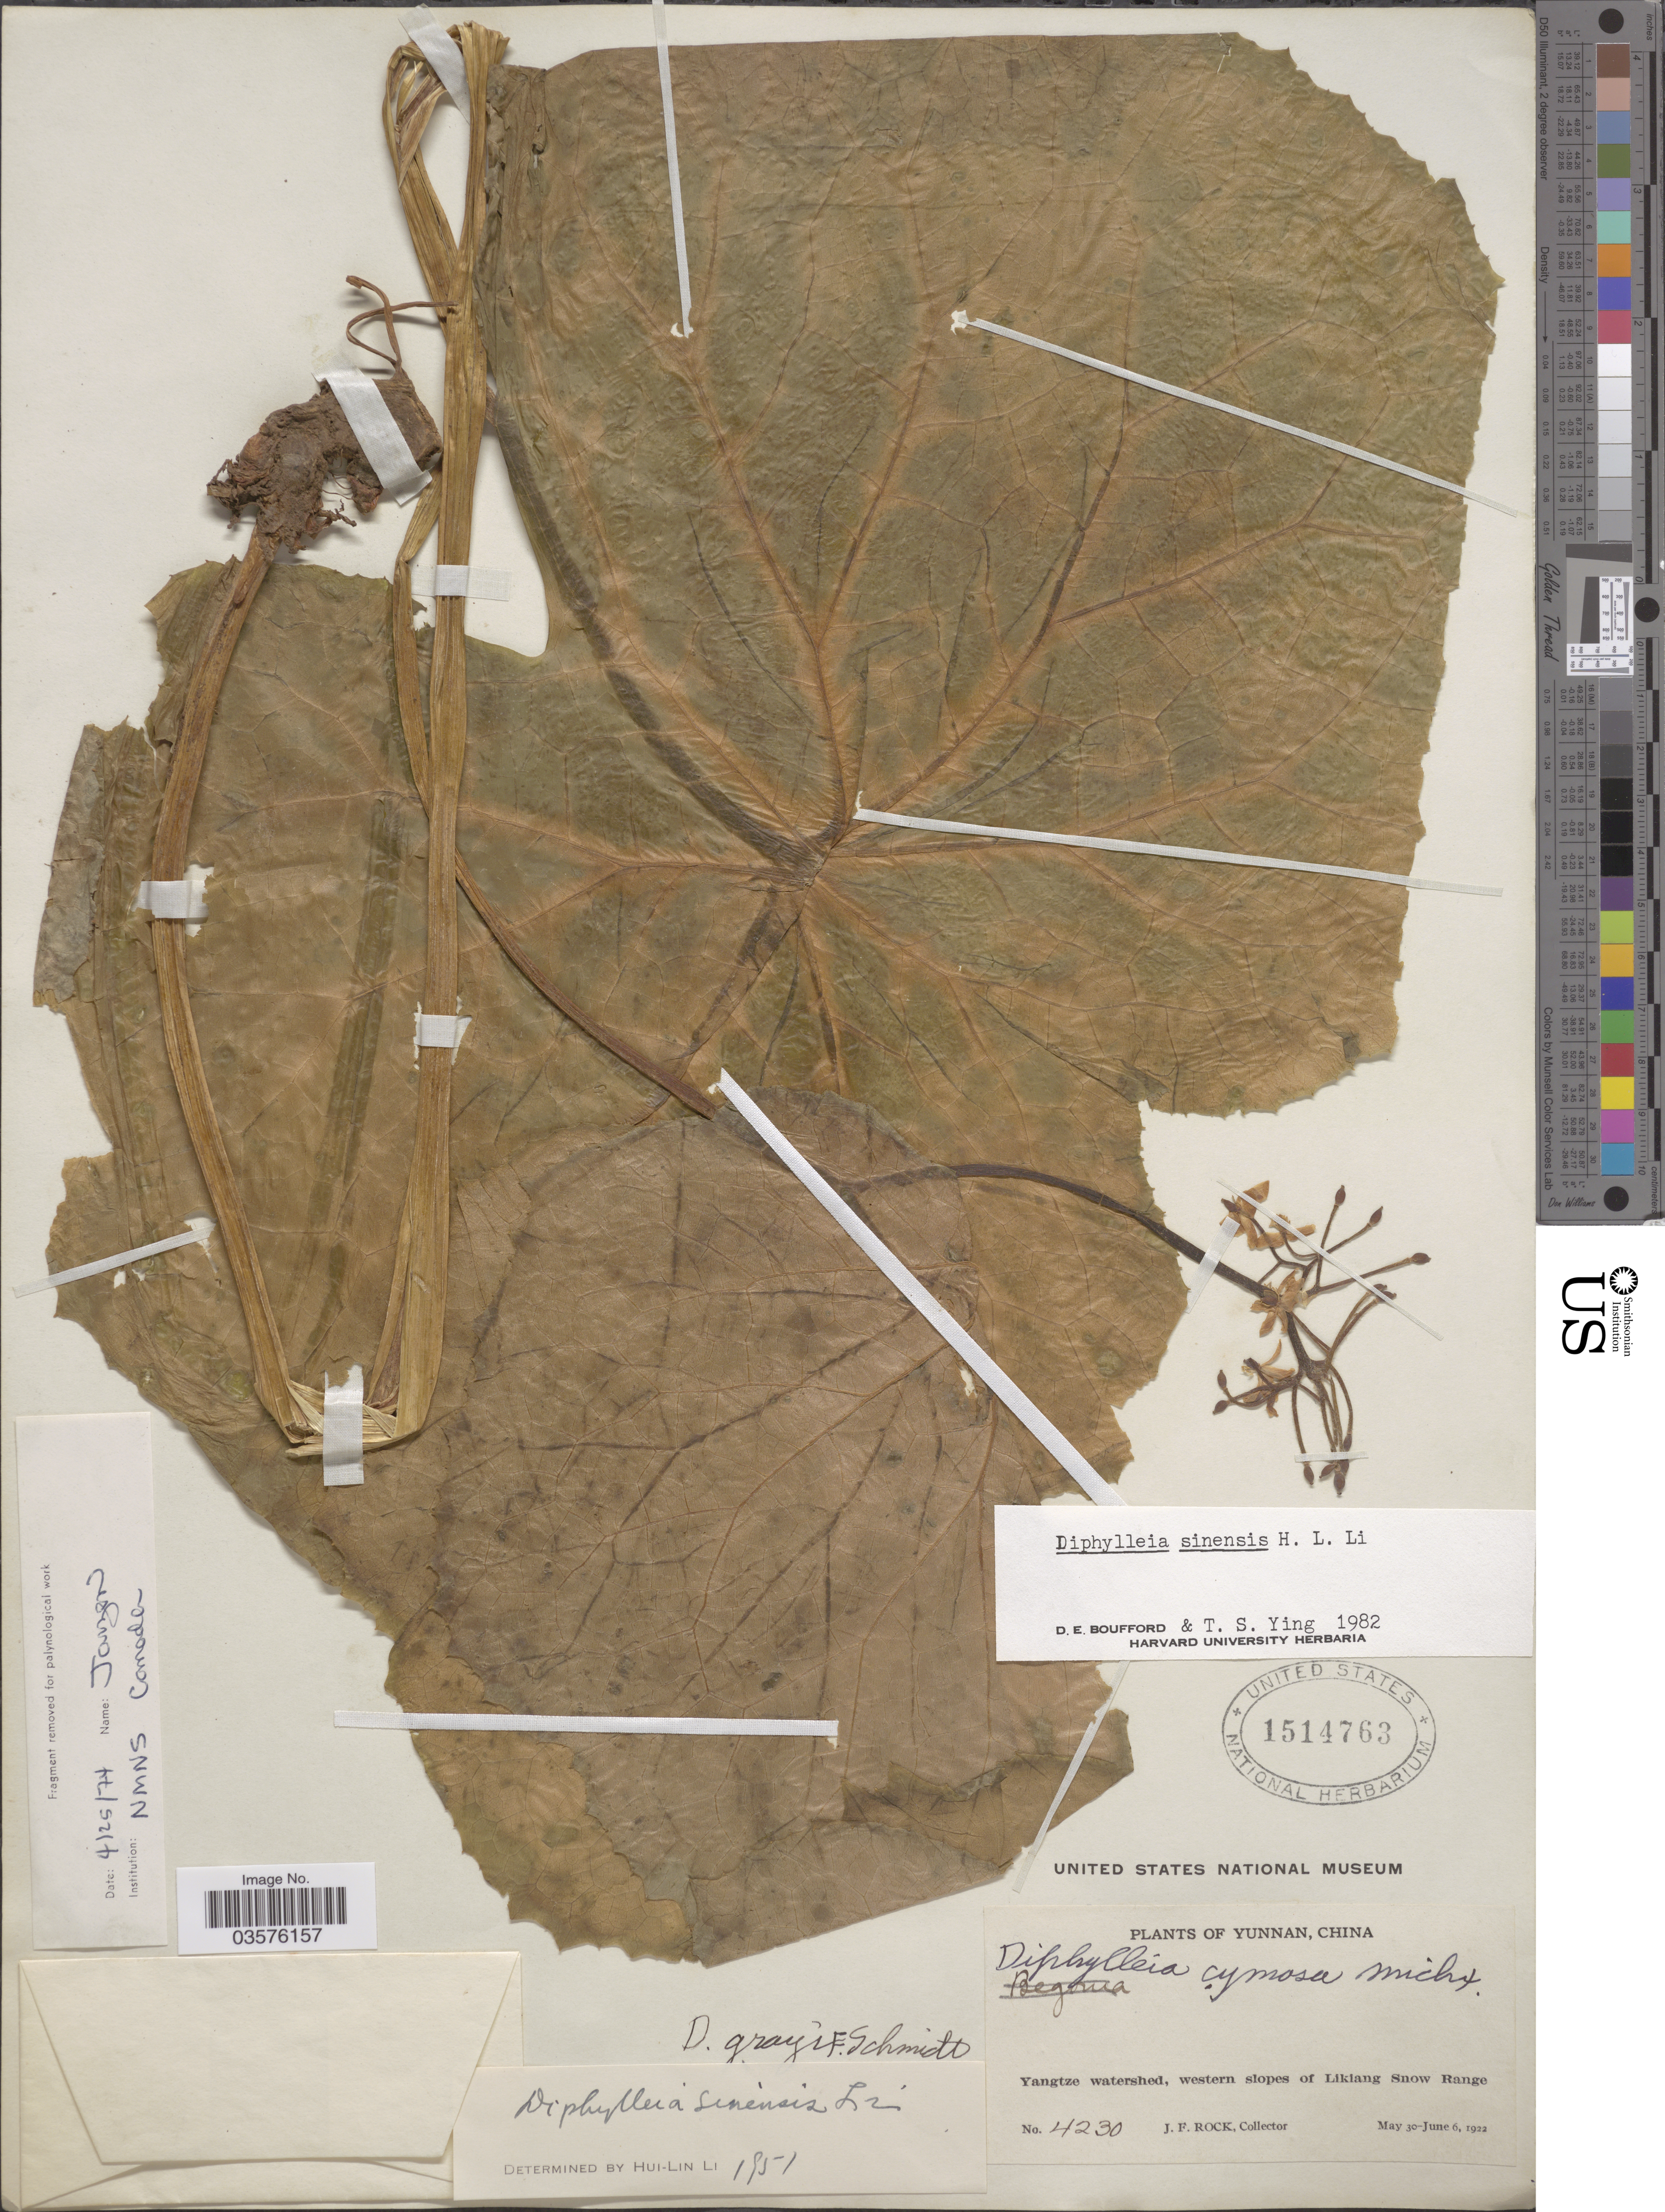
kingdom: Plantae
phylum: Tracheophyta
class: Magnoliopsida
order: Ranunculales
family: Berberidaceae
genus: Diphylleia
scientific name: Diphylleia sinensis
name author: H.L. Li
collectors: J. Rock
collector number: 4230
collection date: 1922-05-30/1922-06-06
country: China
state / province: Yunnan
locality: Yangtze watershed, western slopes of Likiang Snow Range.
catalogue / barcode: US 1514763